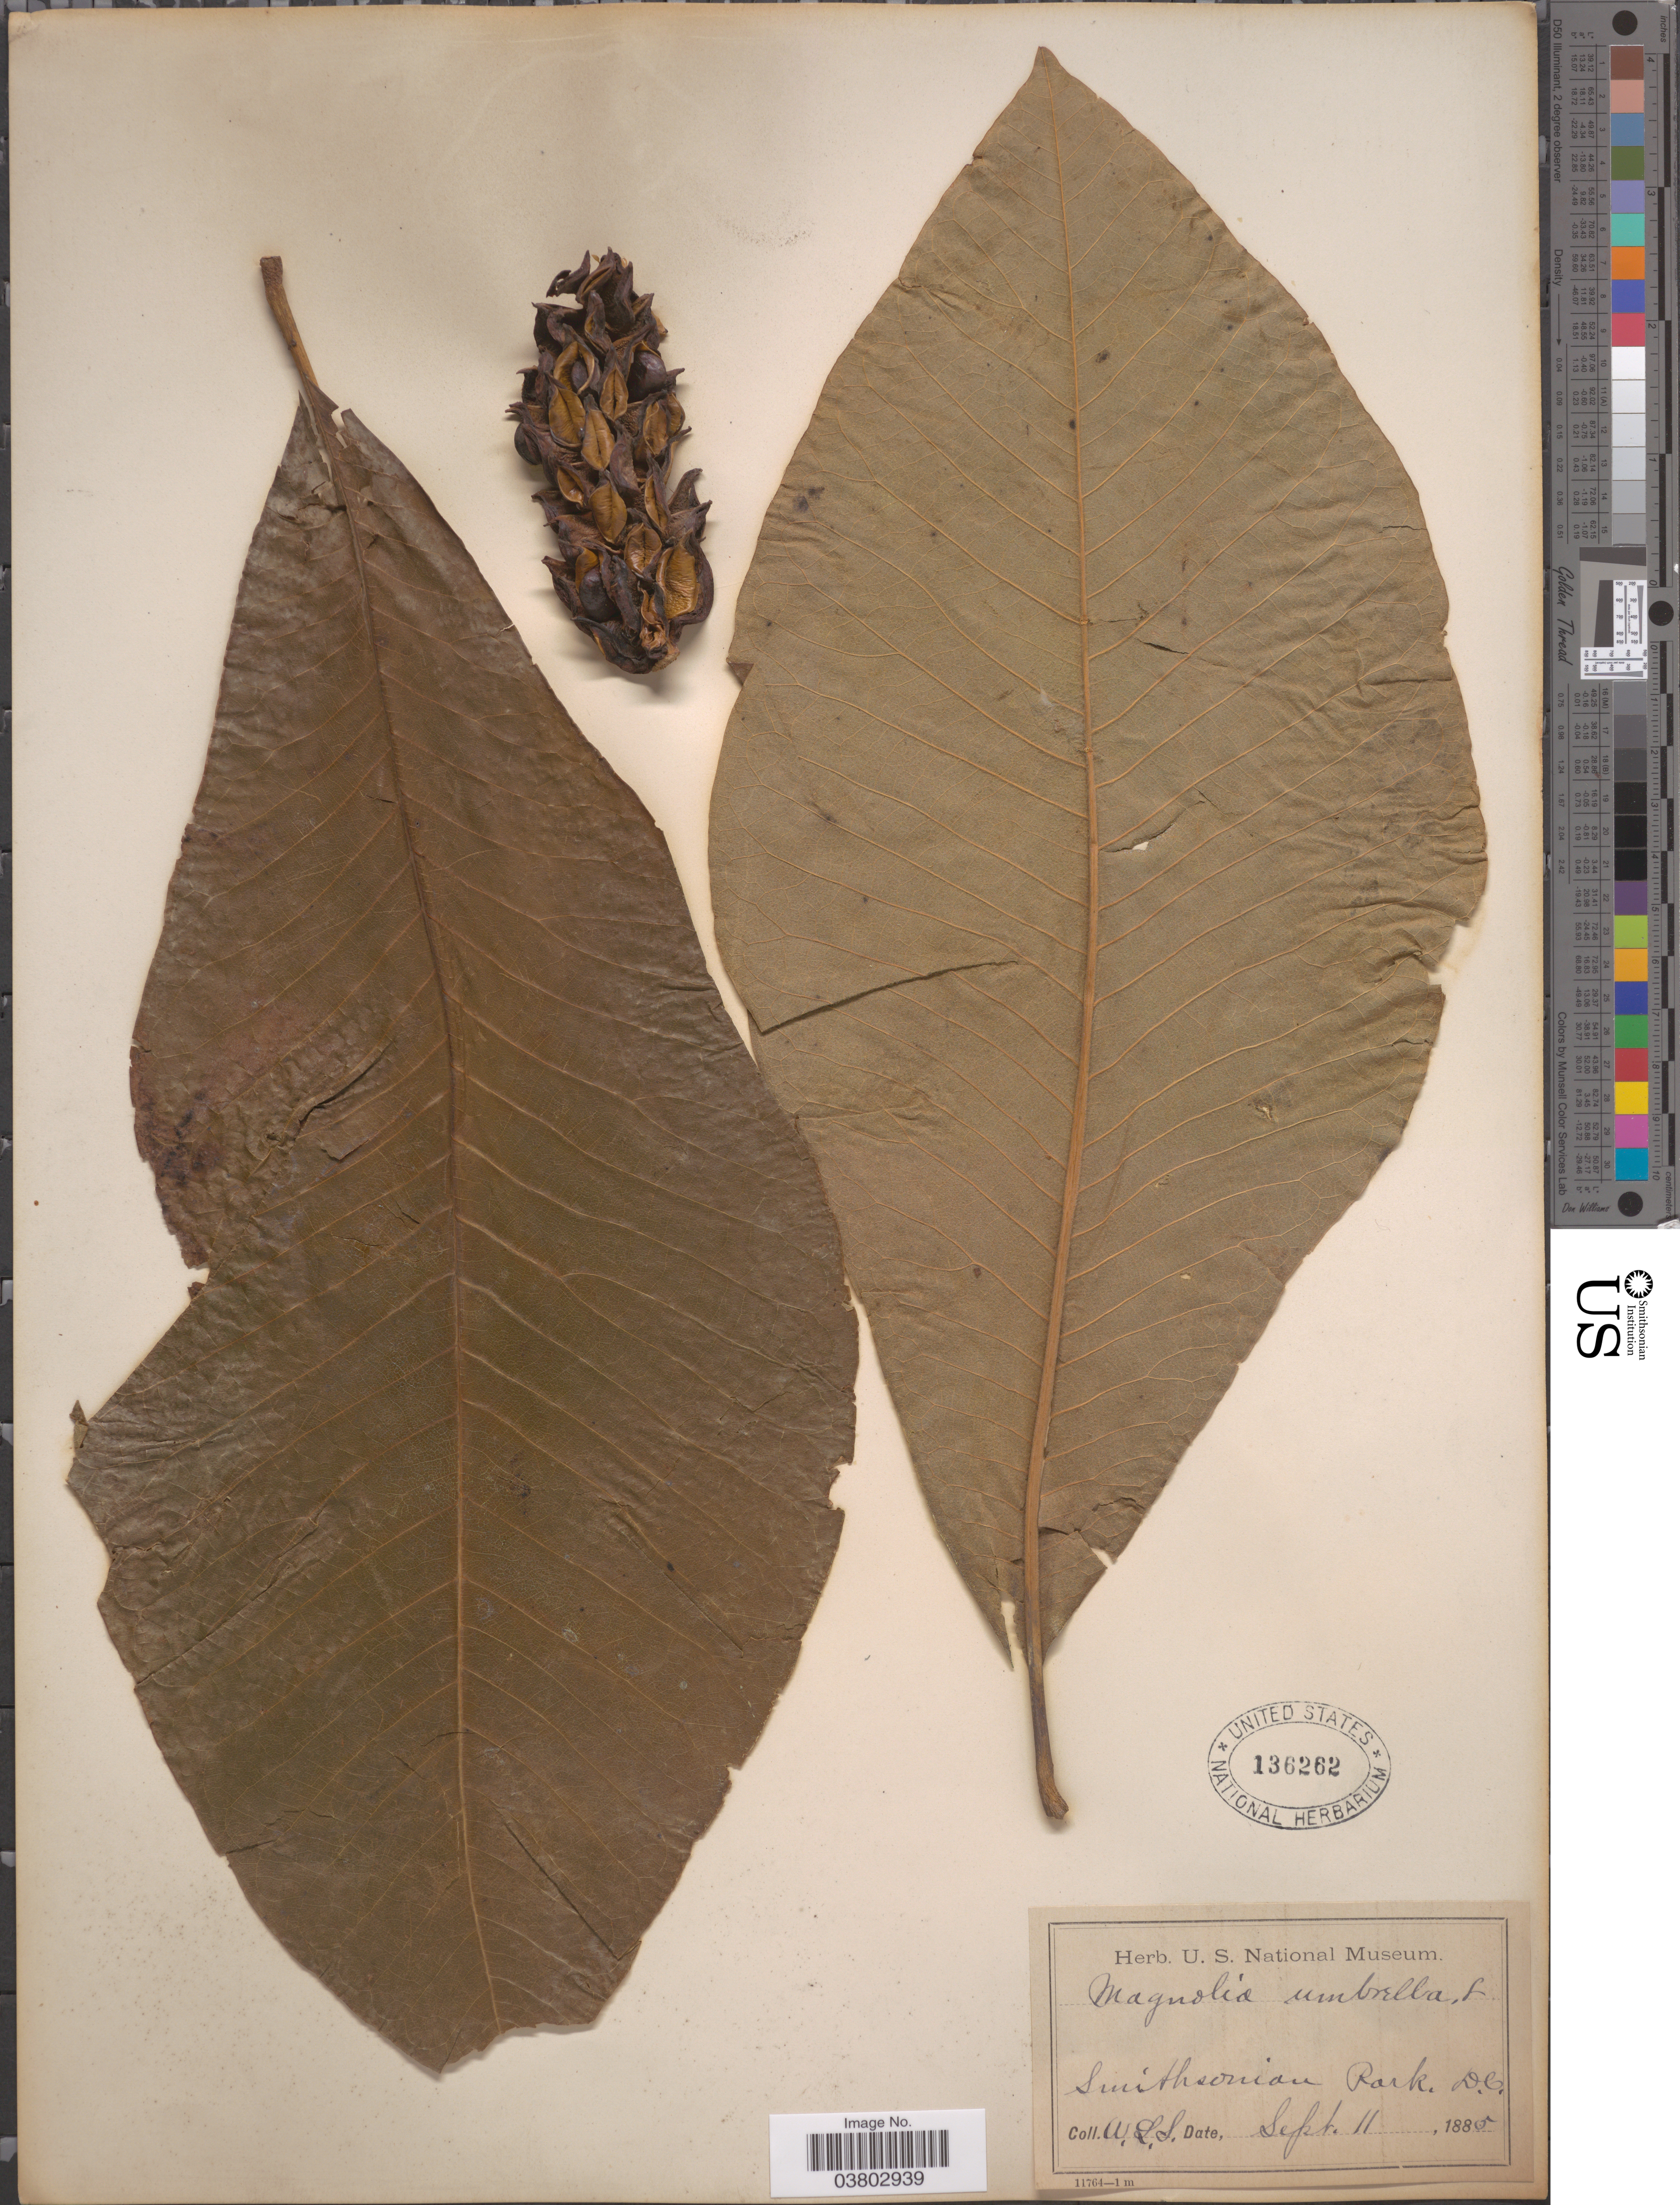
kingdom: Plantae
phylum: Tracheophyta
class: Magnoliopsida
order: Magnoliales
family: Magnoliaceae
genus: Magnolia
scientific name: Magnolia umbrella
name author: Desr.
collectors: A. L. S.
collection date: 1885-09-11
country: United States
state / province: District of Columbia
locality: Smithsonian Park.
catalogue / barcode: US 136262